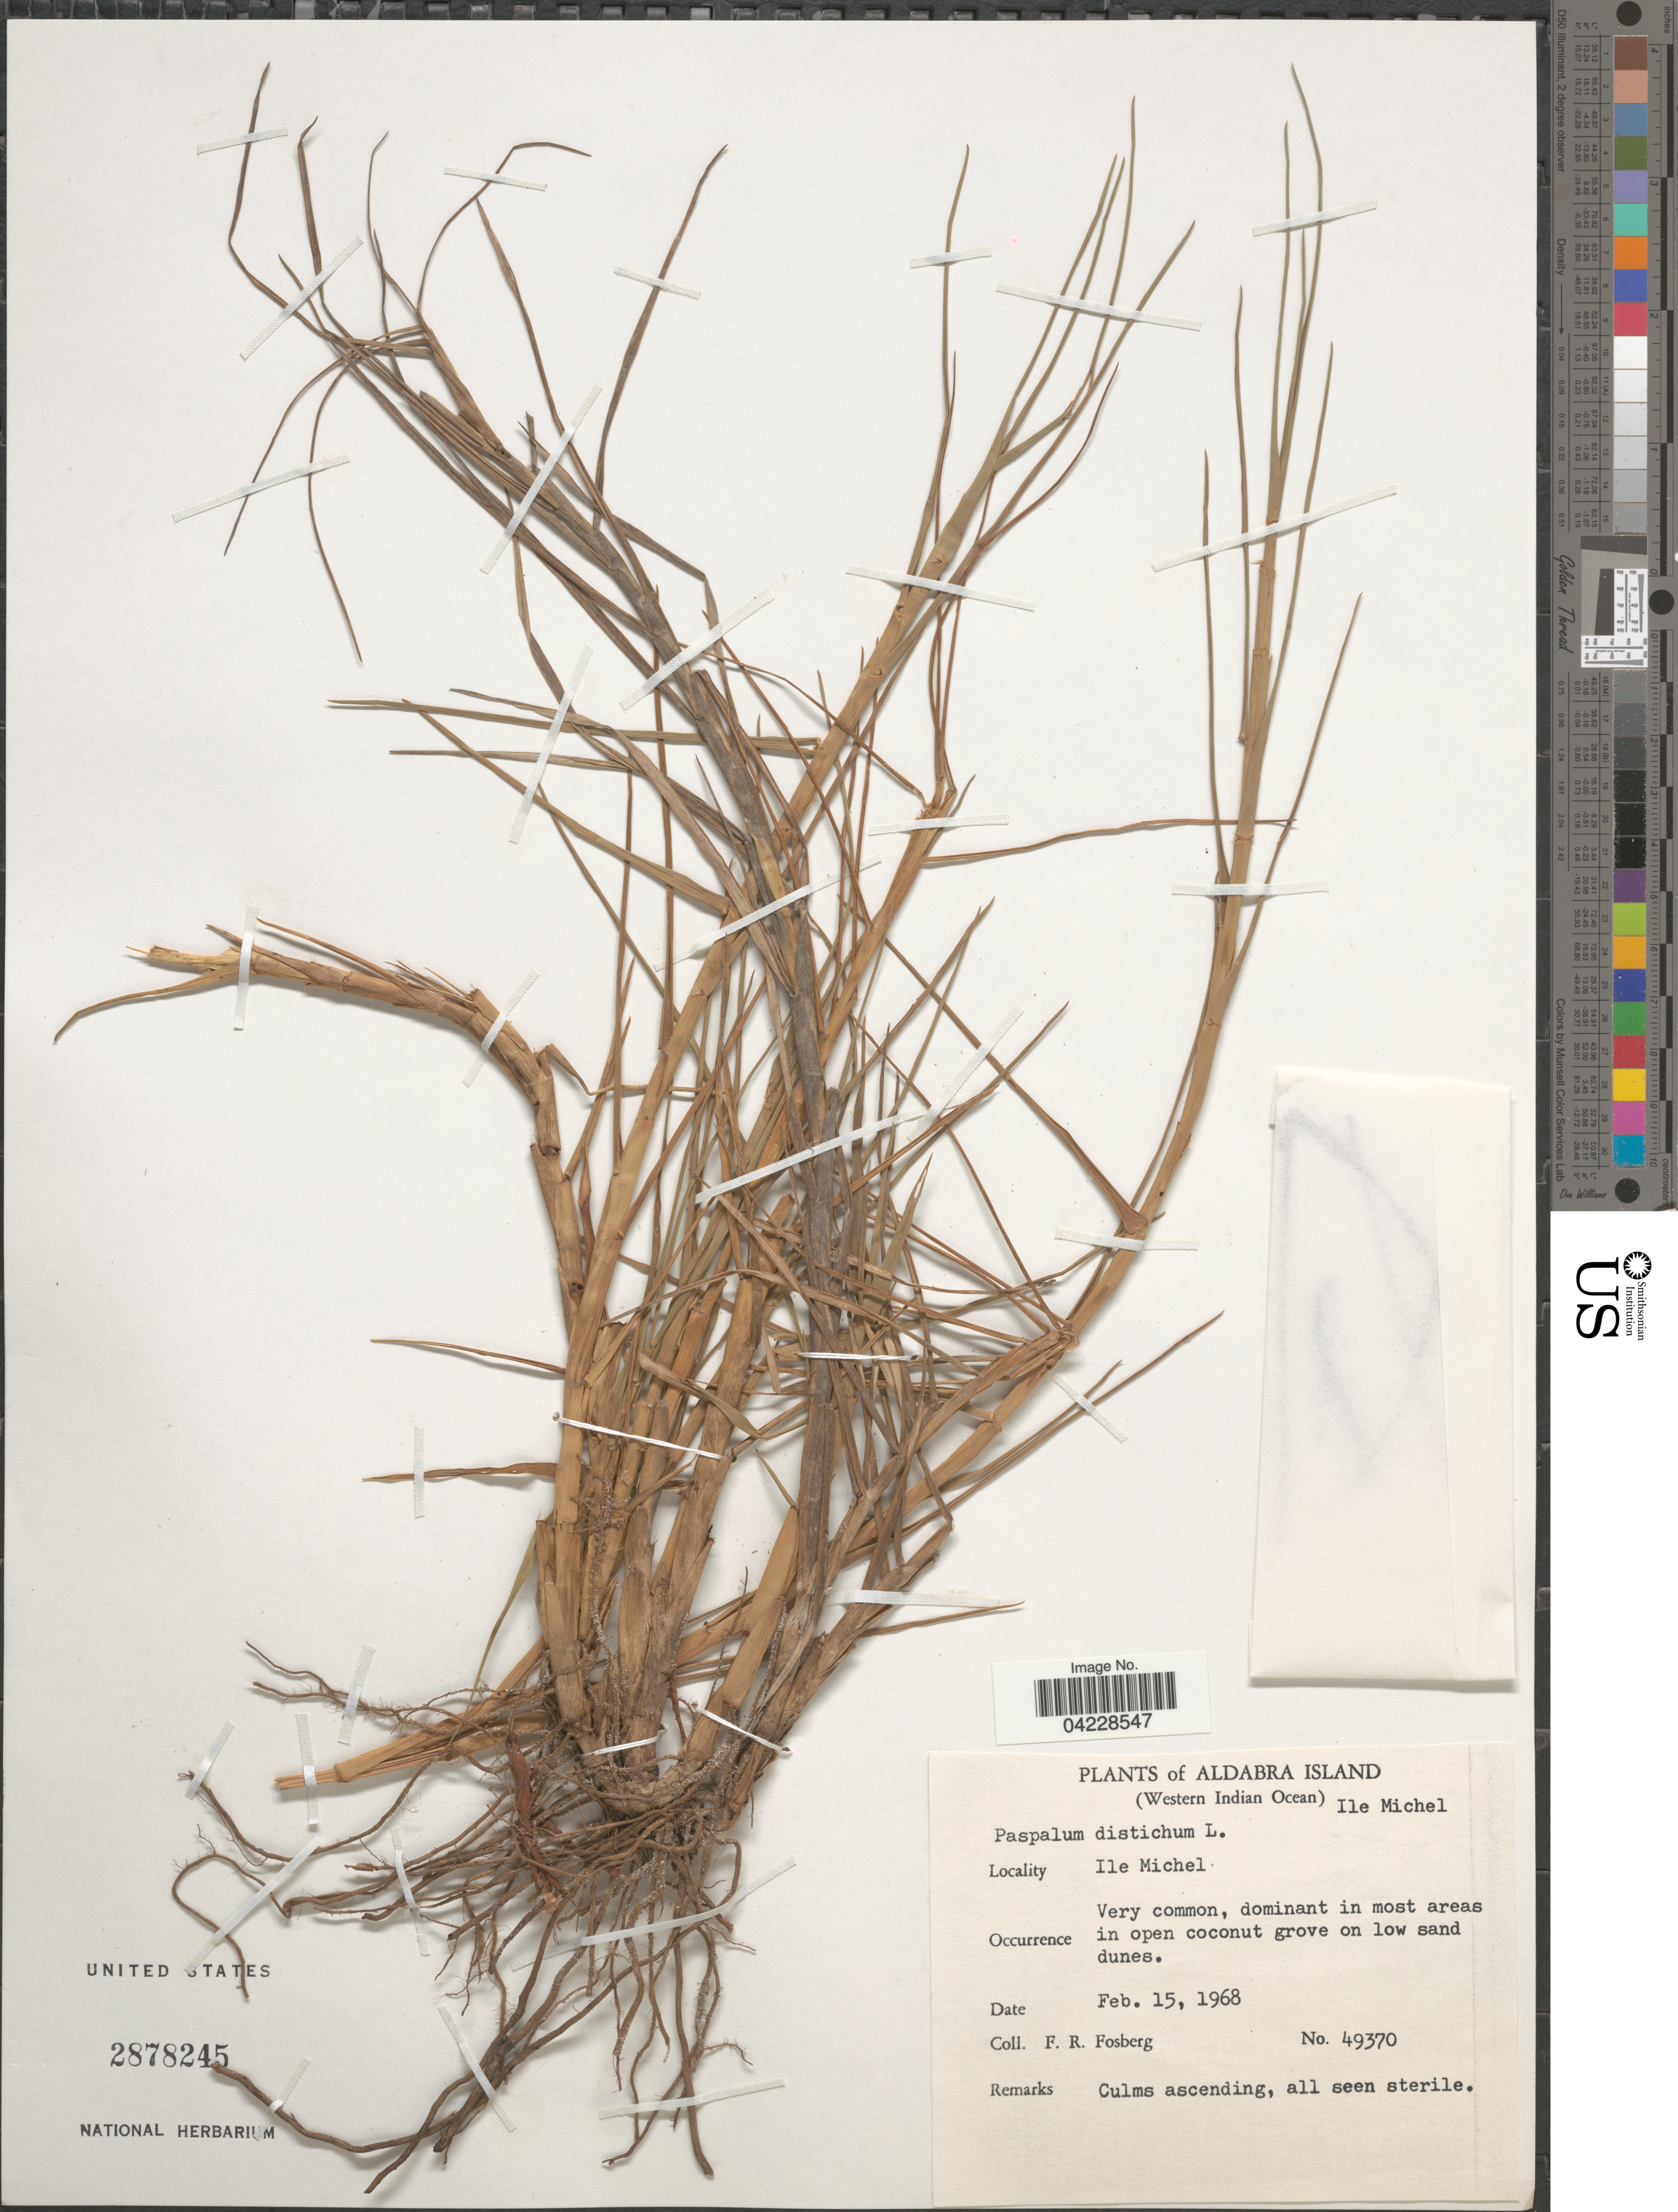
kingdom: Plantae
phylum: Tracheophyta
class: Liliopsida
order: Poales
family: Poaceae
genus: Paspalum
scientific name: Paspalum distichum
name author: L.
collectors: F. R. Fosberg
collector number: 49370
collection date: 1968-02-15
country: Seychelles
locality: Aldabra Island (Western Indian Ocean). Ile Michel.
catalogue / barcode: US 2878245